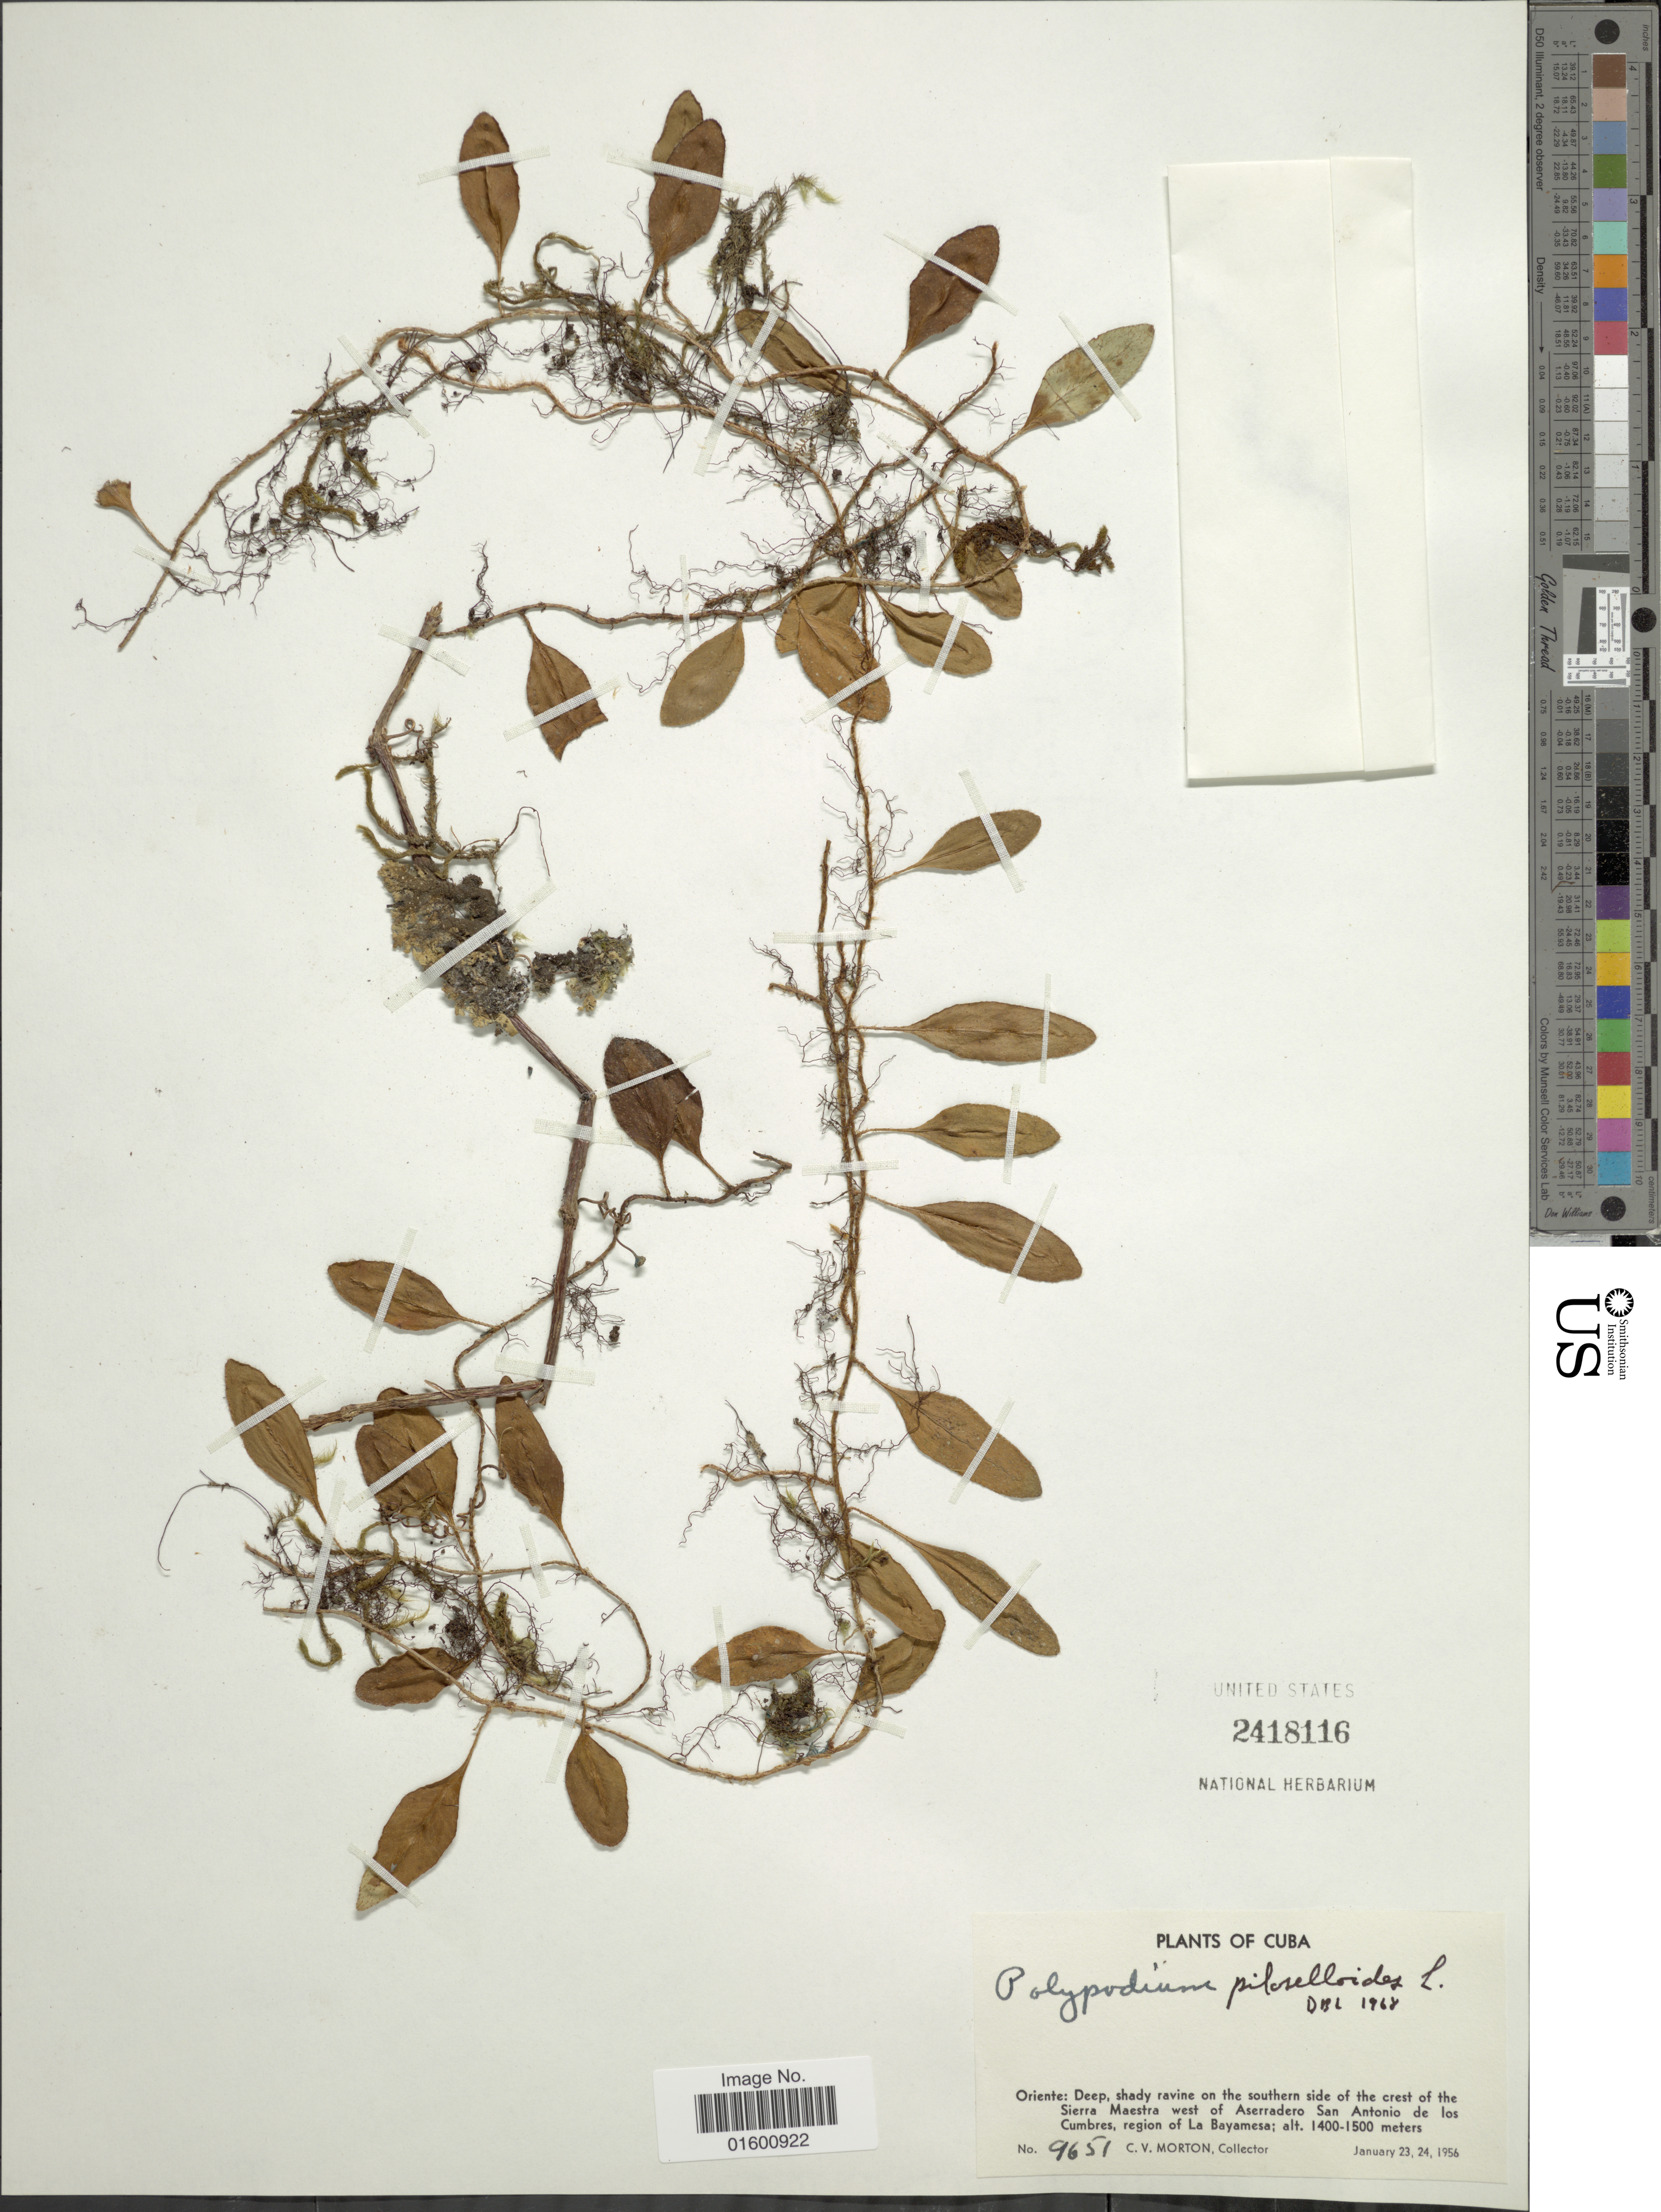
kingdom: Plantae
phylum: Tracheophyta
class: Polypodiopsida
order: Polypodiales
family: Polypodiaceae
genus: Microgramma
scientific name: Microgramma piloselloides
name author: (L.) Copel.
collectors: C. V. Morton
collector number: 9651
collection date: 1956-01-23/1956-01-24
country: Cuba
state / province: Oriente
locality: Deep , shady ravine on the southern side of the crest of the Sierra Maestra west of Aserradero San Antonio de los Cumbres, region of La Bayamesa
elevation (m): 1400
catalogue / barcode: US 2418116